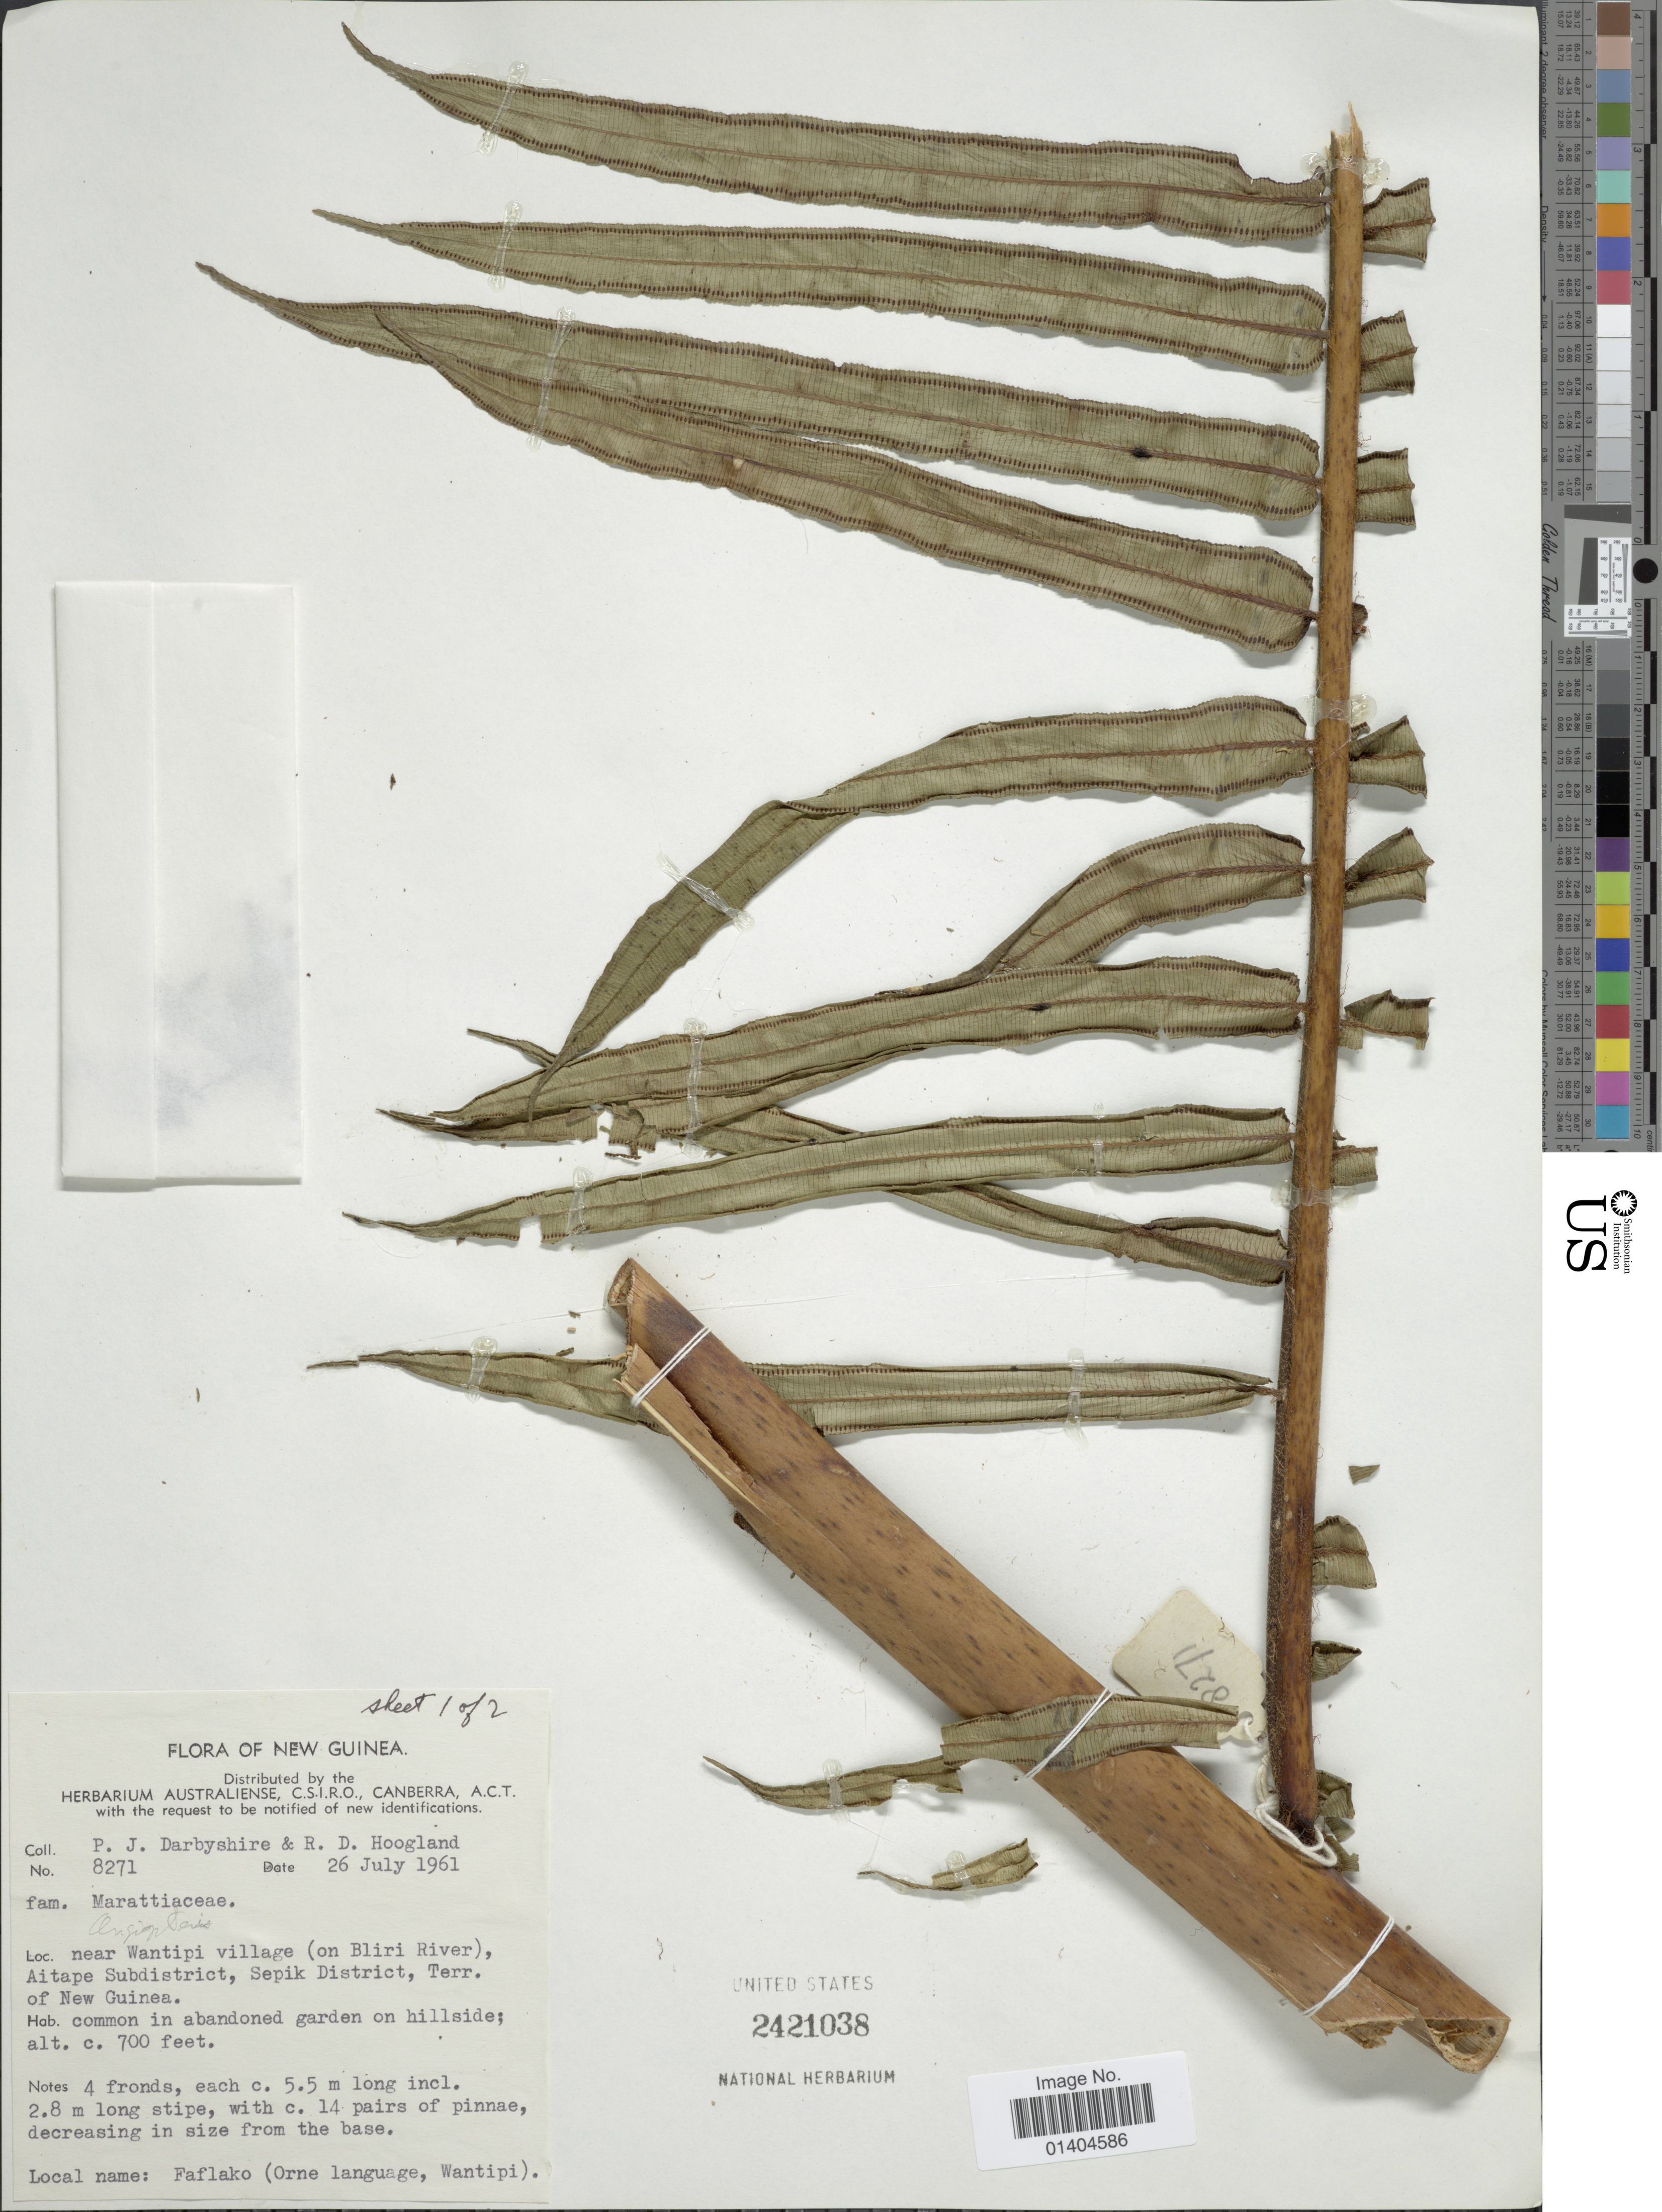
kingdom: Plantae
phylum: Tracheophyta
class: Polypodiopsida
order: Marattiales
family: Marattiaceae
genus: Angiopteris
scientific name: Angiopteris sp.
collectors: P. Darbyshire & R. D. Hoogland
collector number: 8271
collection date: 1961-07-26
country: Papua New Guinea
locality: New Guinea near Wantipi village (on Bliri River), Aitape Subdistrict, Sepik District, Terr. of New Guinea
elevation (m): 213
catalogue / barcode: US 2421038